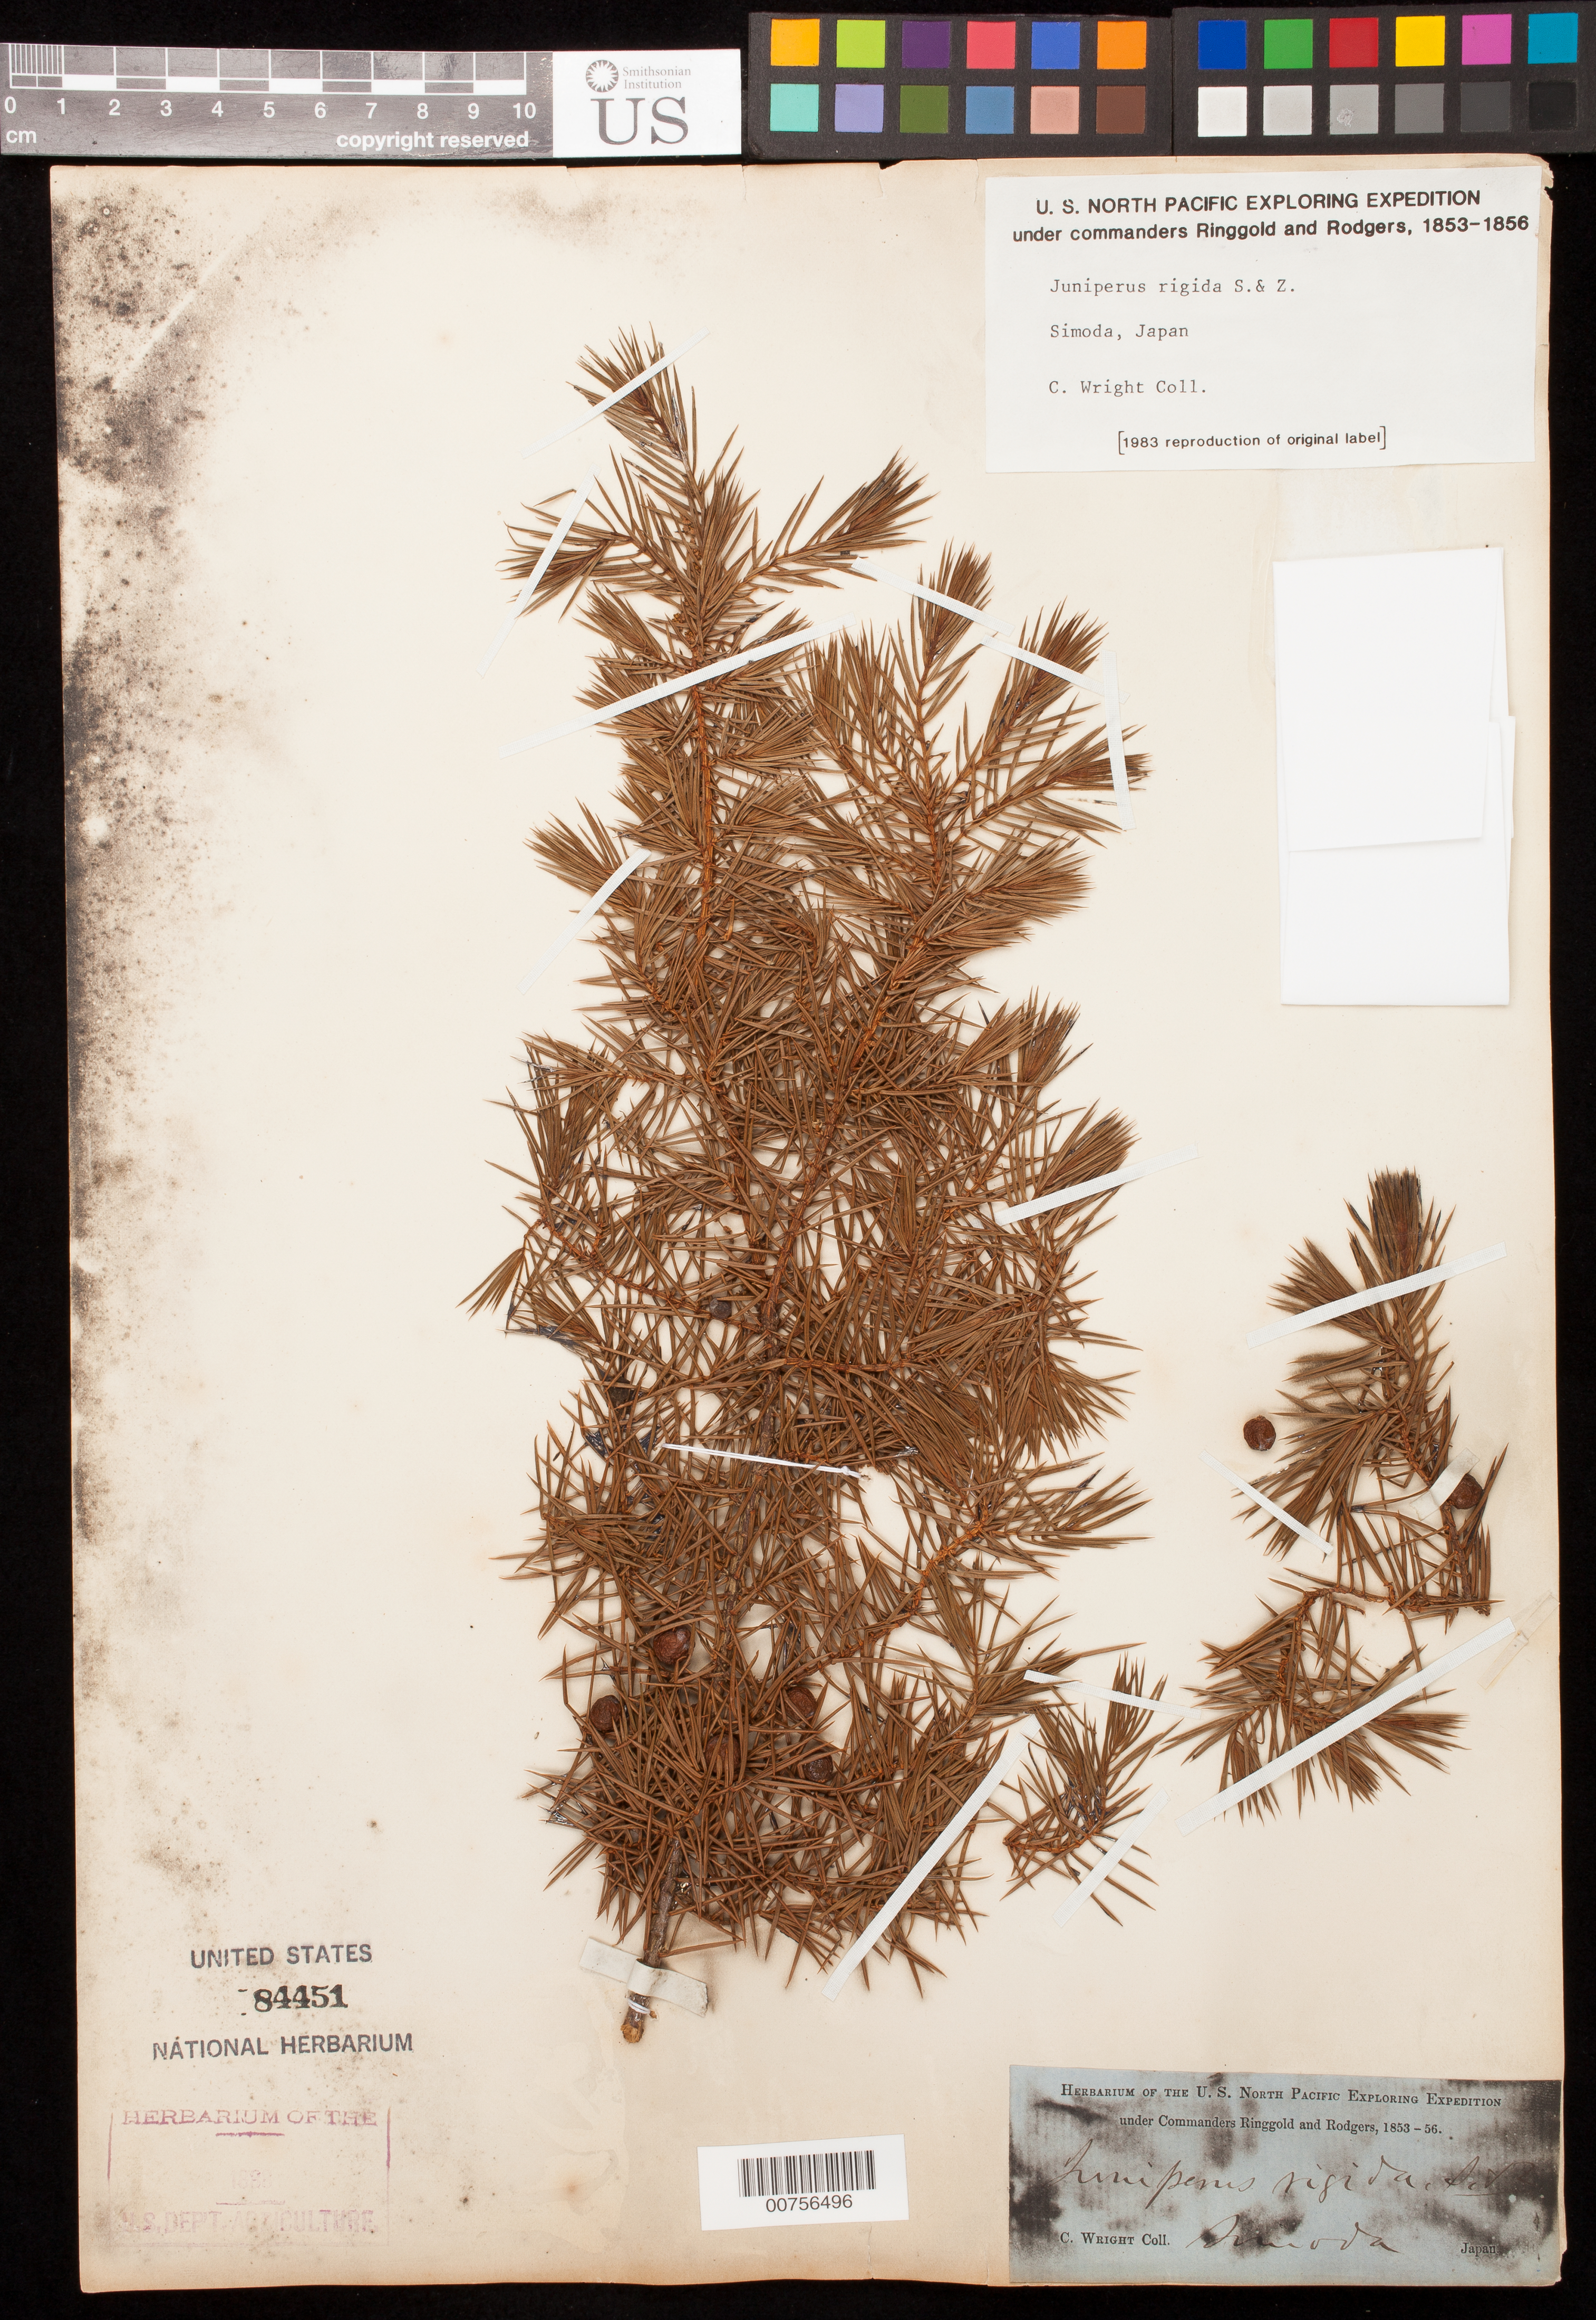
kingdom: Plantae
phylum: Tracheophyta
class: Pinopsida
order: Pinales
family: Cupressaceae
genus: Juniperus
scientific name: Juniperus rigida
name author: Siebold & Zucc.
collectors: C. Wright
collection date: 1853/1856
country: Japan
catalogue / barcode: US 84451